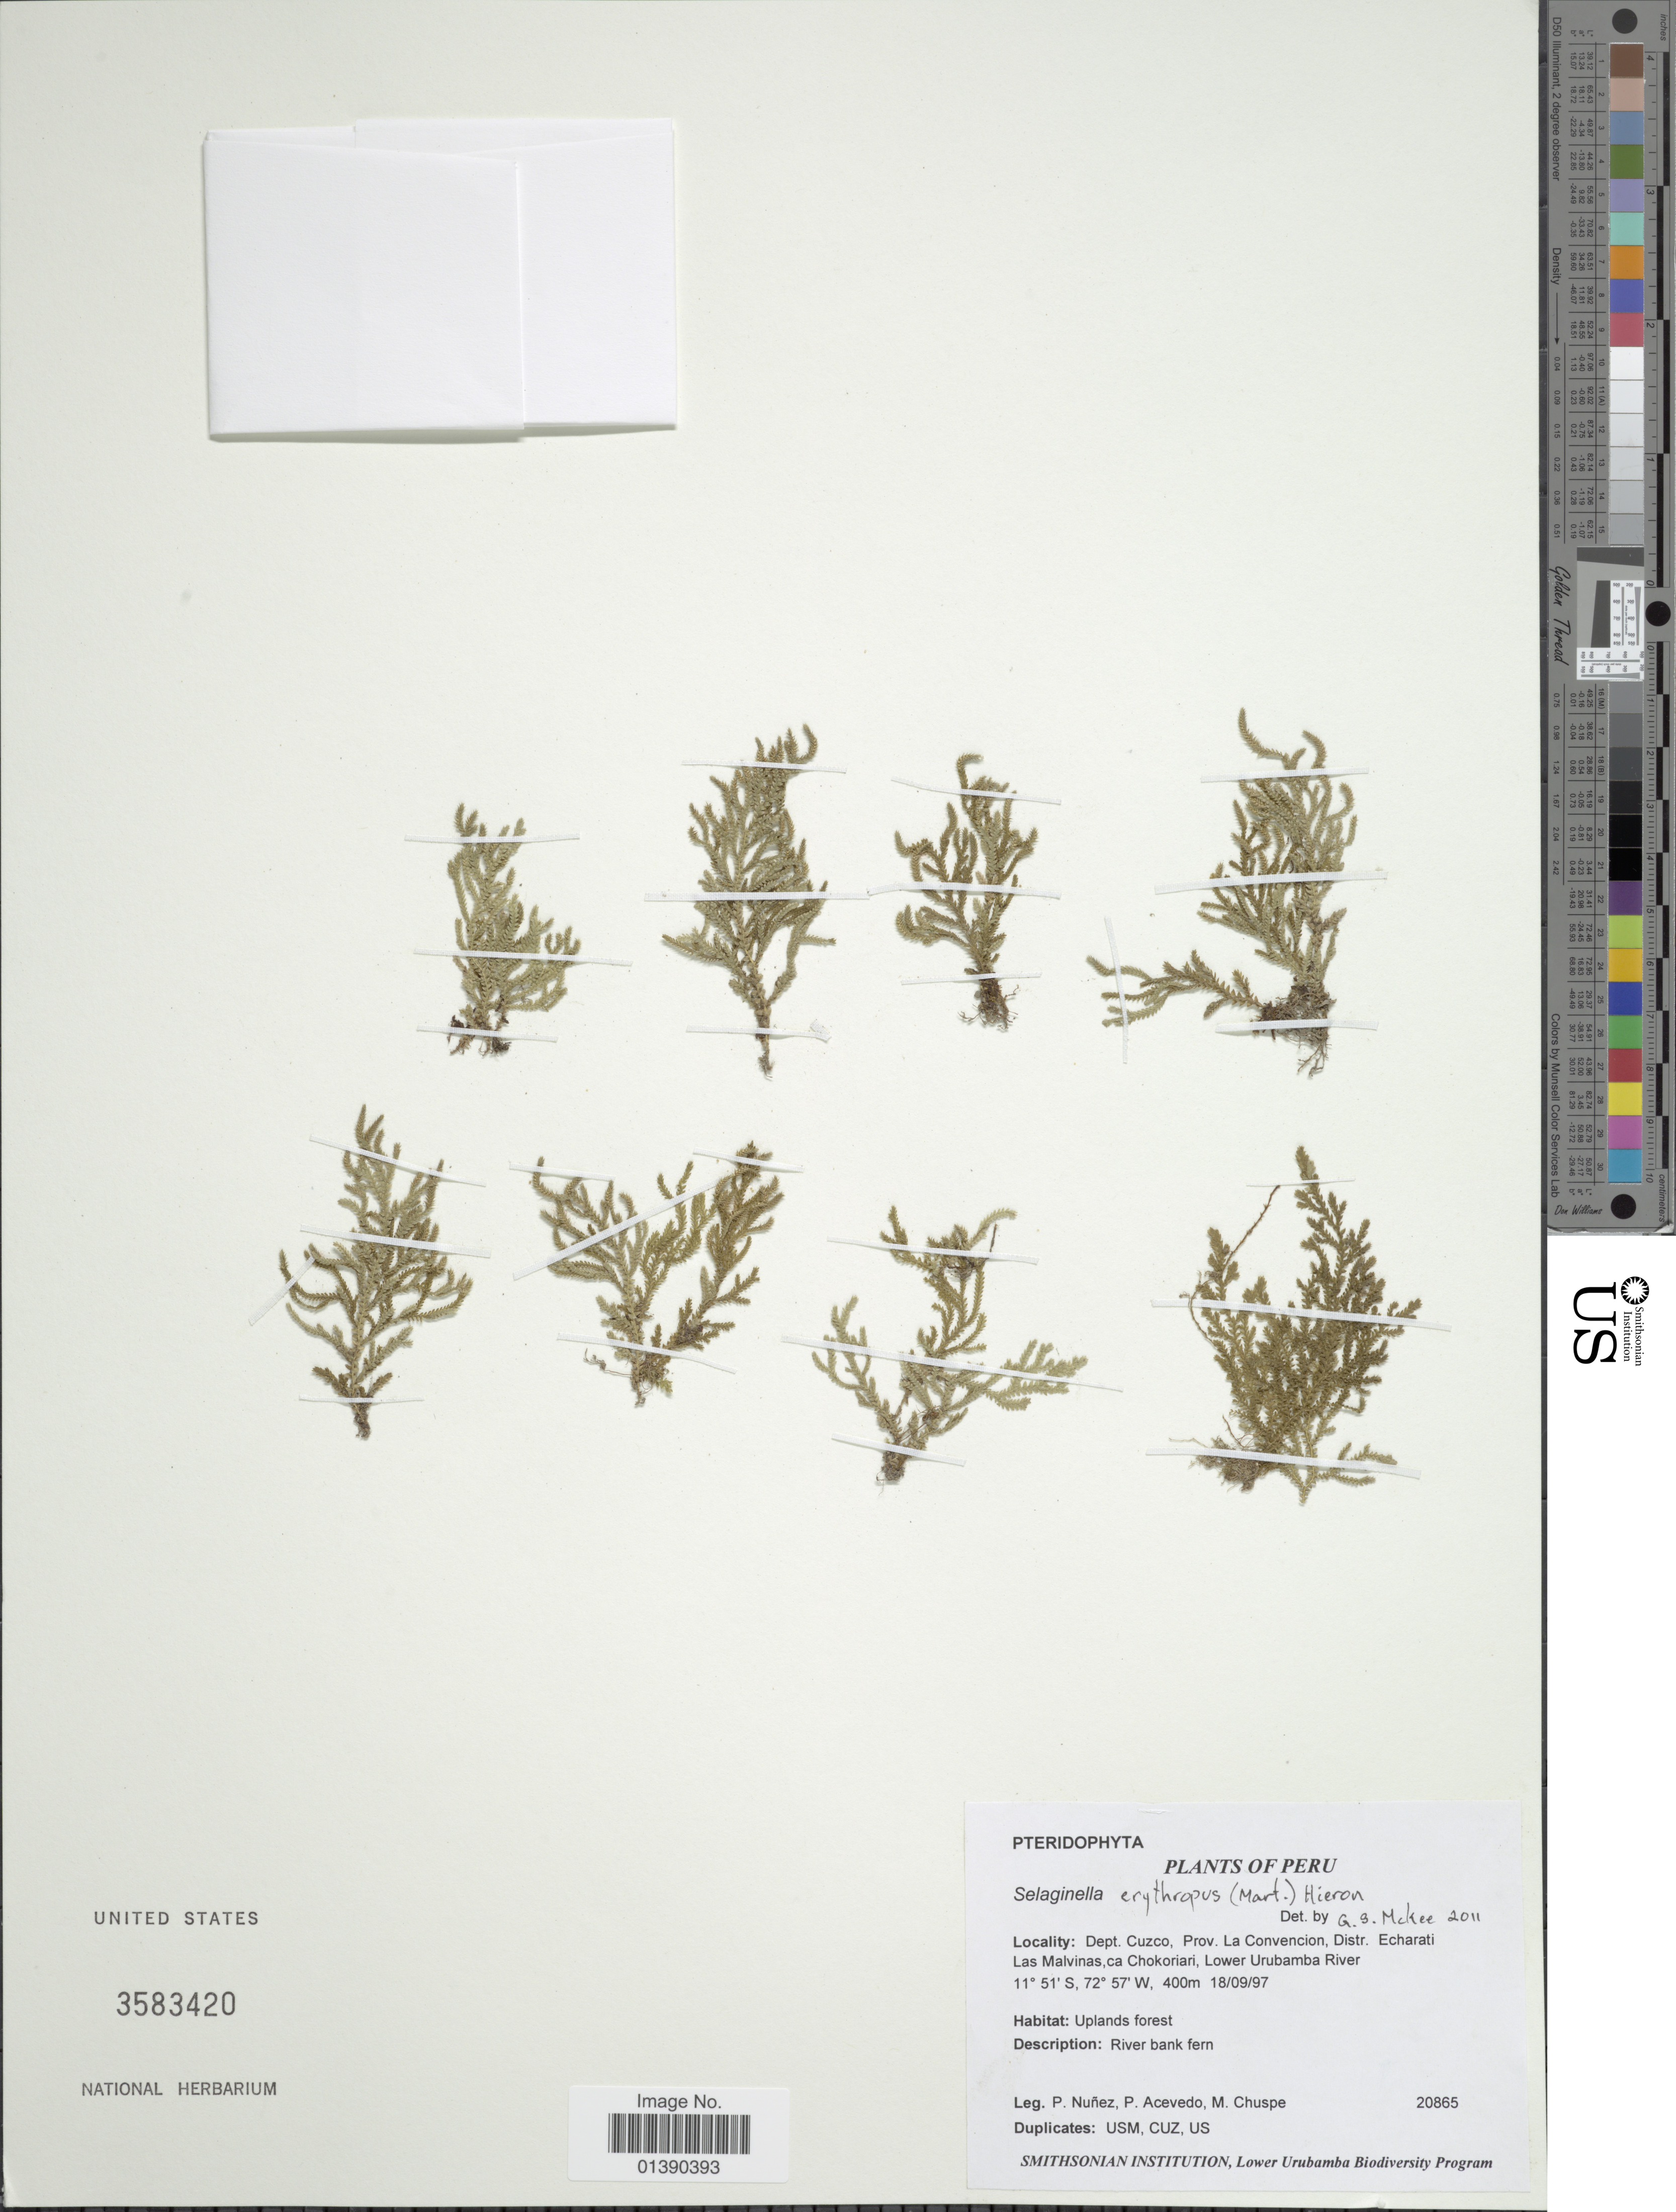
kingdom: Plantae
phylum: Tracheophyta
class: Lycopodiopsida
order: Selaginellales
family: Selaginellaceae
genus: Selaginella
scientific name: Selaginella erythropus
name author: (Mart.) Hieron.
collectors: P. Nuñez V., P. Acevedo-Rodr. & M. Chuspe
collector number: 20865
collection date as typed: Transcribed d/m/y: 18/9/97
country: Peru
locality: Dept. Cuzco, prov. La Convecion, Distr Echarati Las Malvinas, ca Chokoriari, Lower Urubamba River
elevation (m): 400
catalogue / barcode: US 3583420